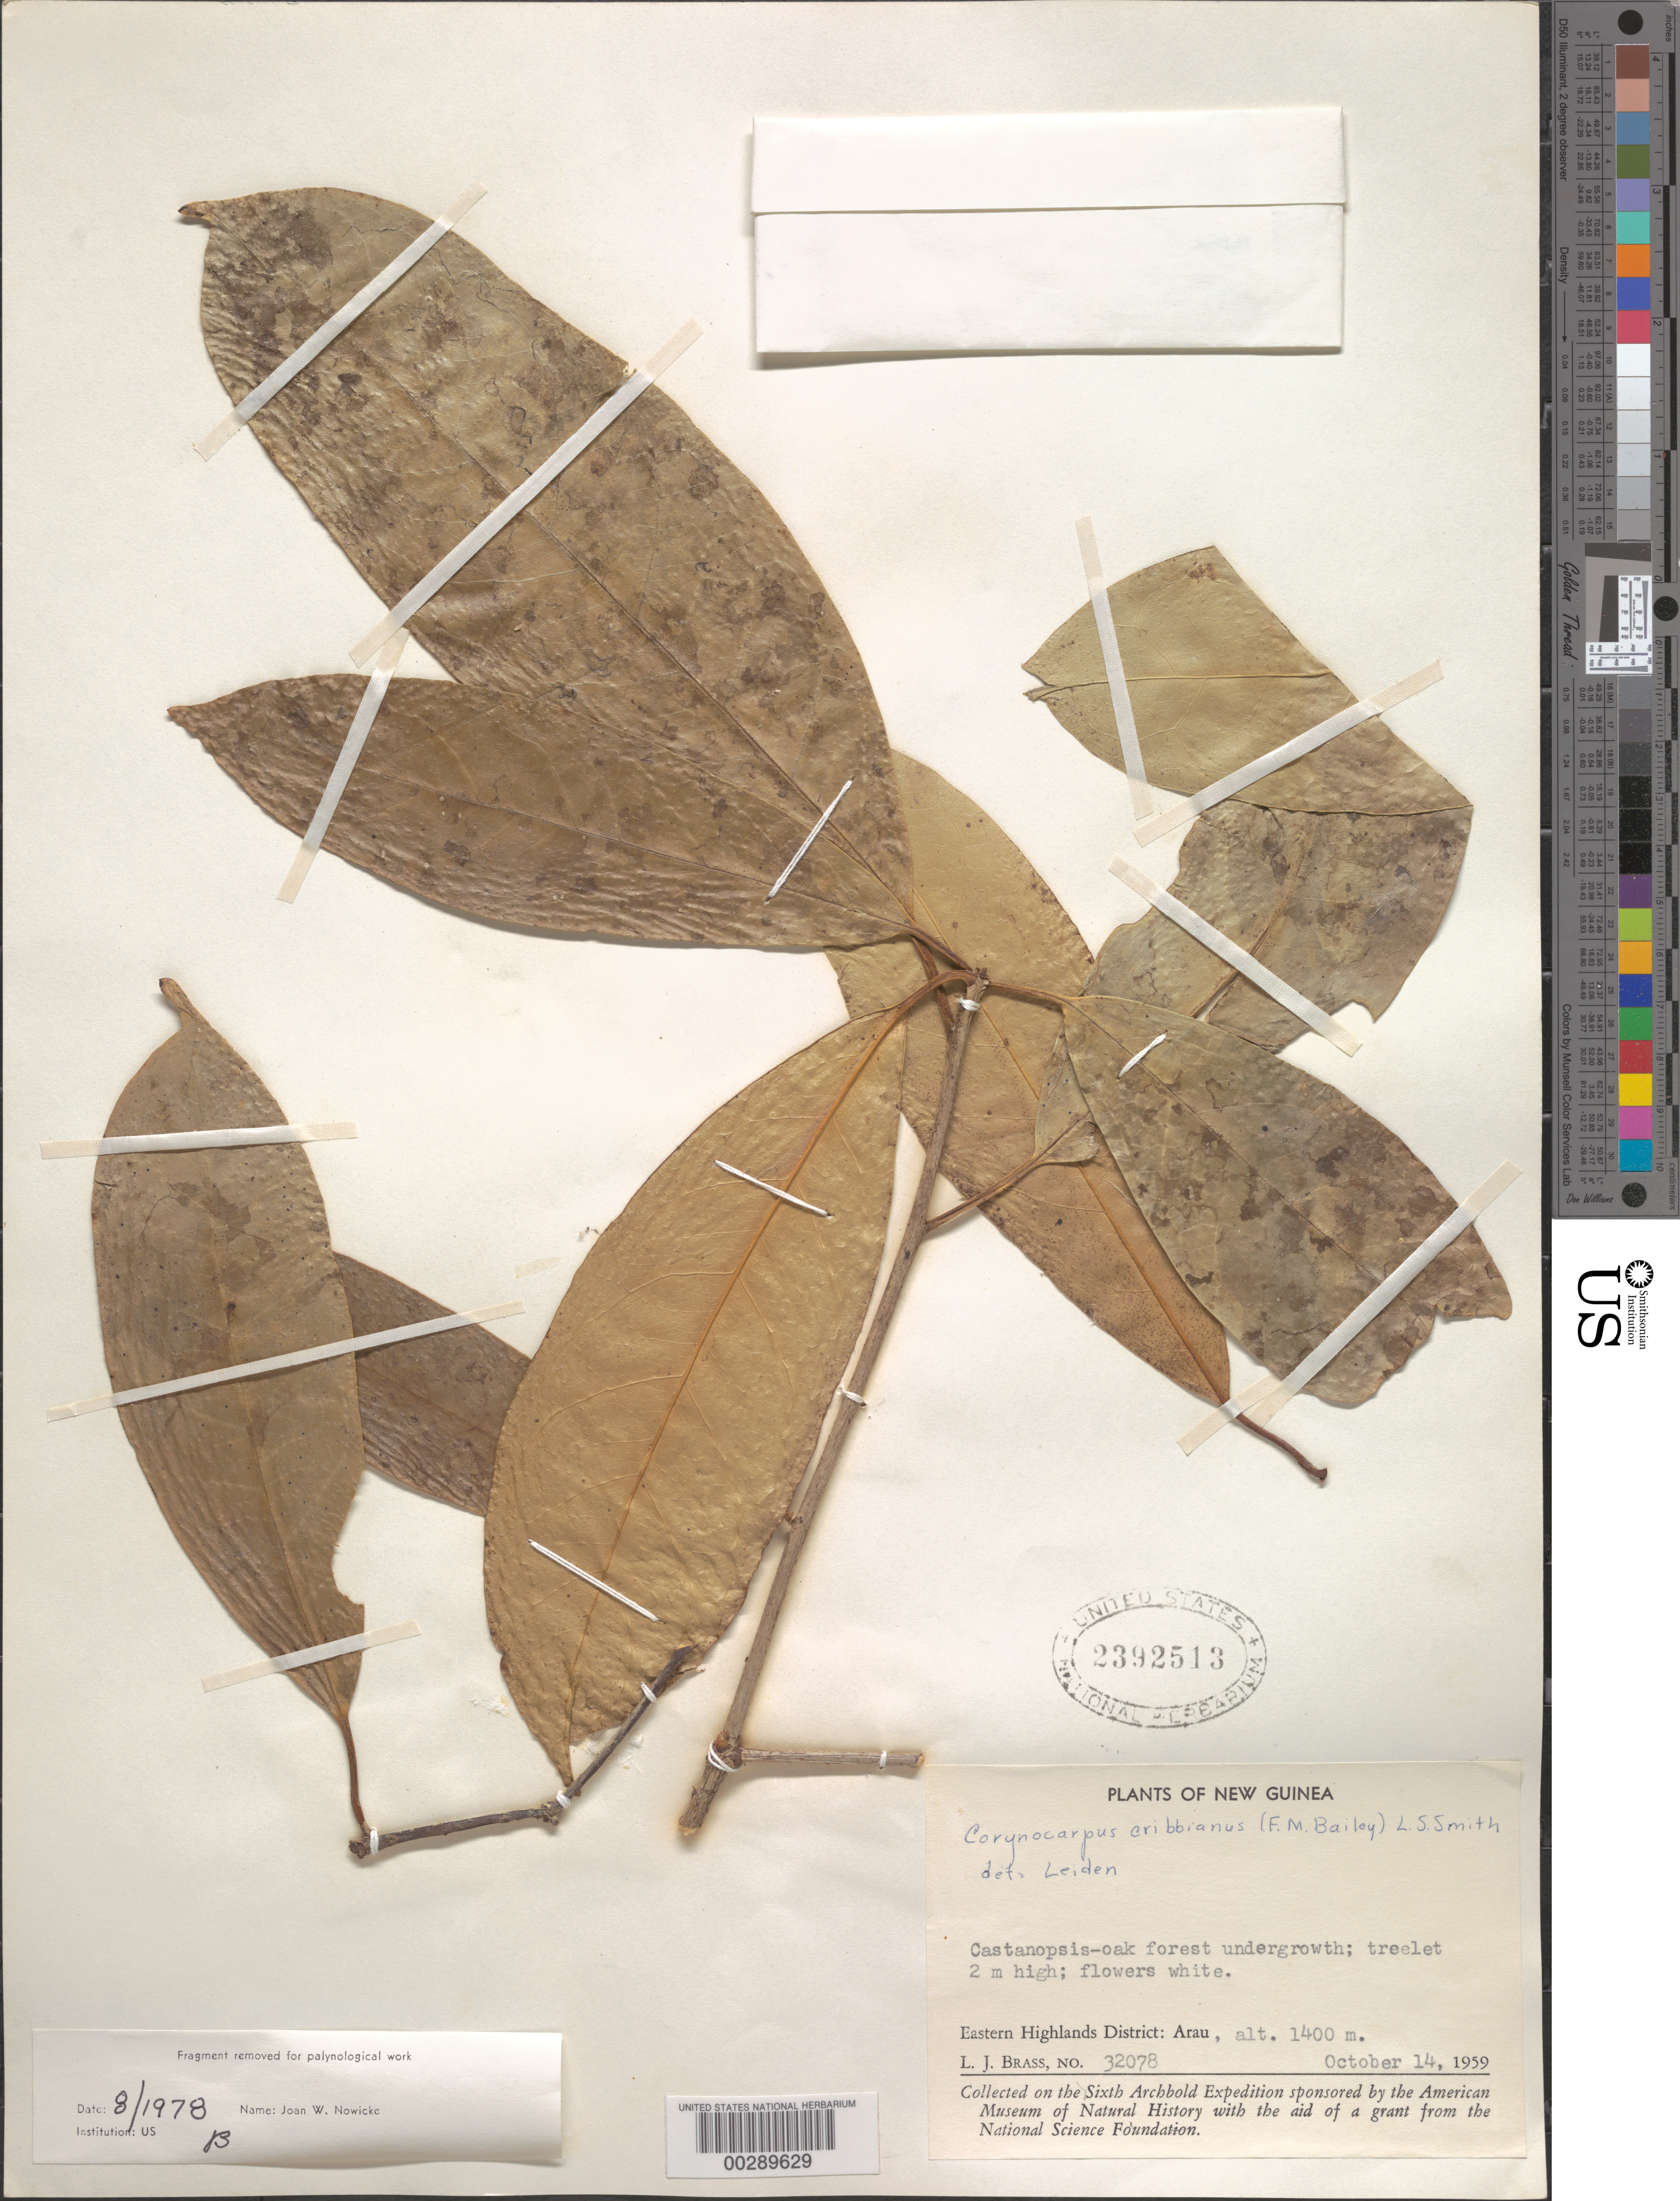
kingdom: Plantae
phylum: Tracheophyta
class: Magnoliopsida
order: Cucurbitales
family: Corynocarpaceae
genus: Corynocarpus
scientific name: Corynocarpus cribbianus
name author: (F.M. Bailey) L.S. Sm.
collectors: L. J. Brass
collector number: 32078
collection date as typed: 14 Oct 1959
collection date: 1959-10-14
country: Papua New Guinea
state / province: Eastern Highlands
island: New Guinea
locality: Arau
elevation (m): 1400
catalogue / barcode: US 2392513